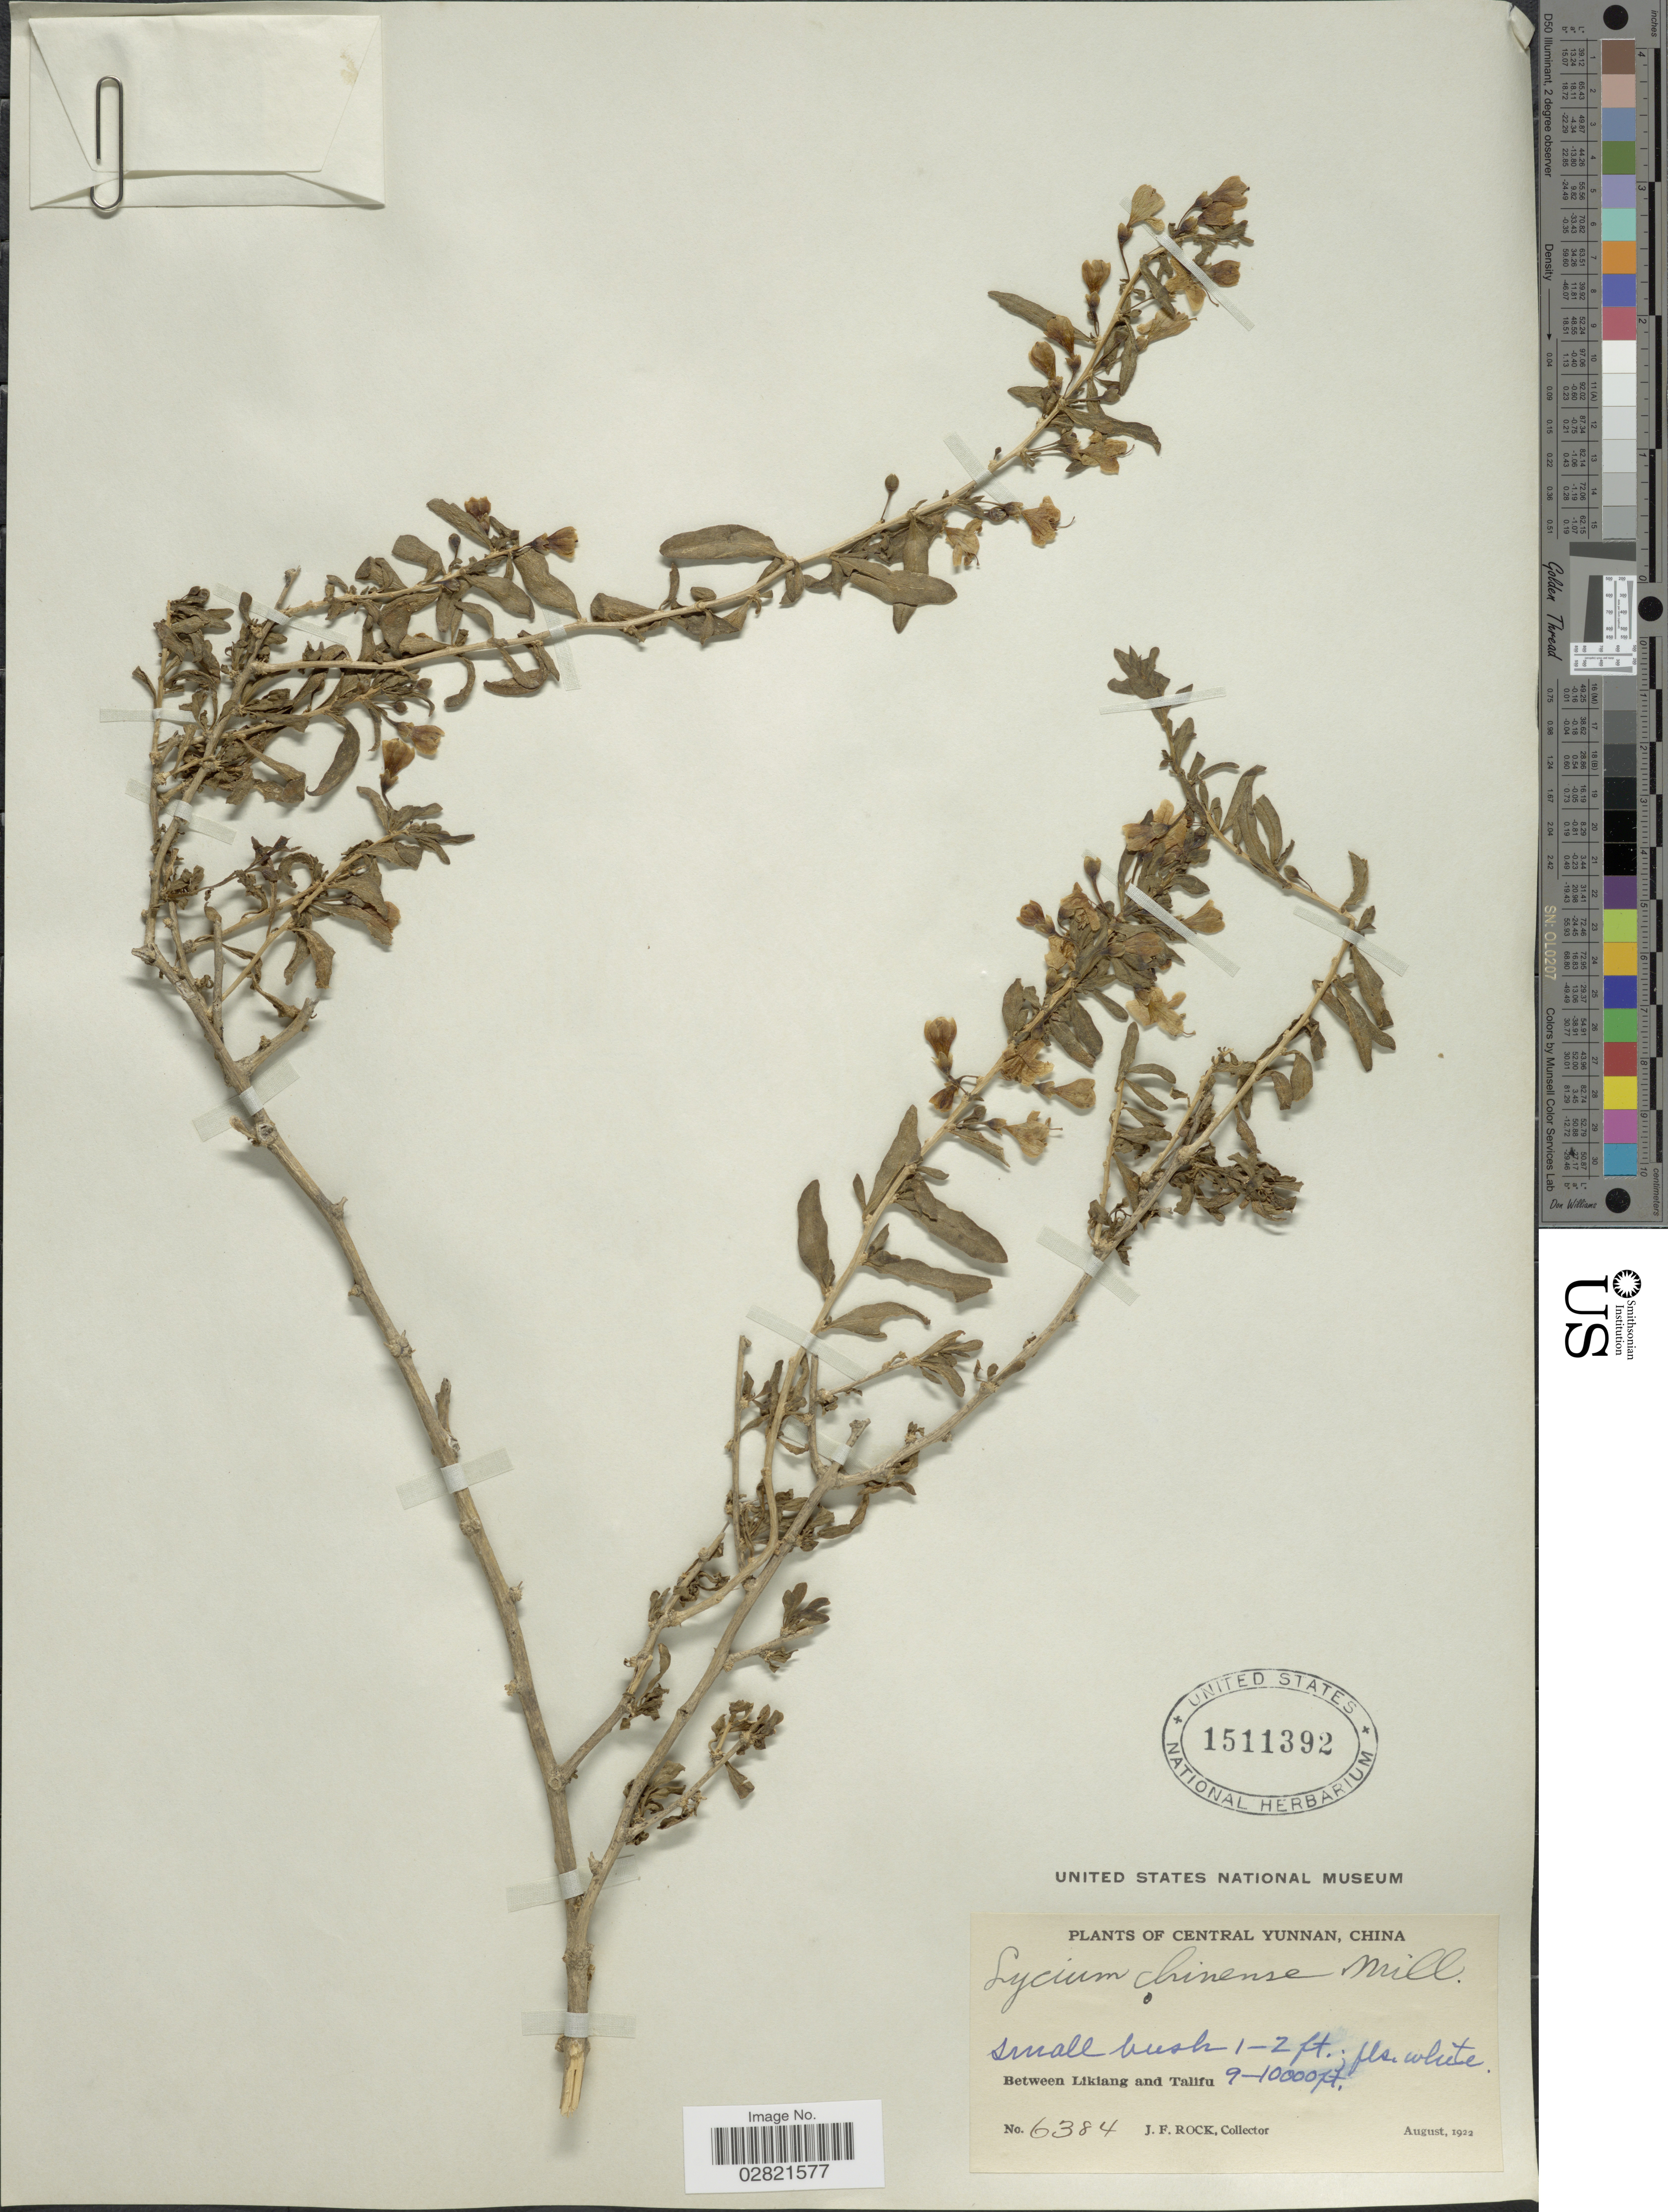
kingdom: Plantae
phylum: Tracheophyta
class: Magnoliopsida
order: Solanales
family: Solanaceae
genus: Lycium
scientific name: Lycium chinense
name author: Mill.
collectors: J. Rock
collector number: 6384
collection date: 1922-08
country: China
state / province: Yunnan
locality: Central Yunnan. Between Likiang and Talifu.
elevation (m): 2743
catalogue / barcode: US 1511392